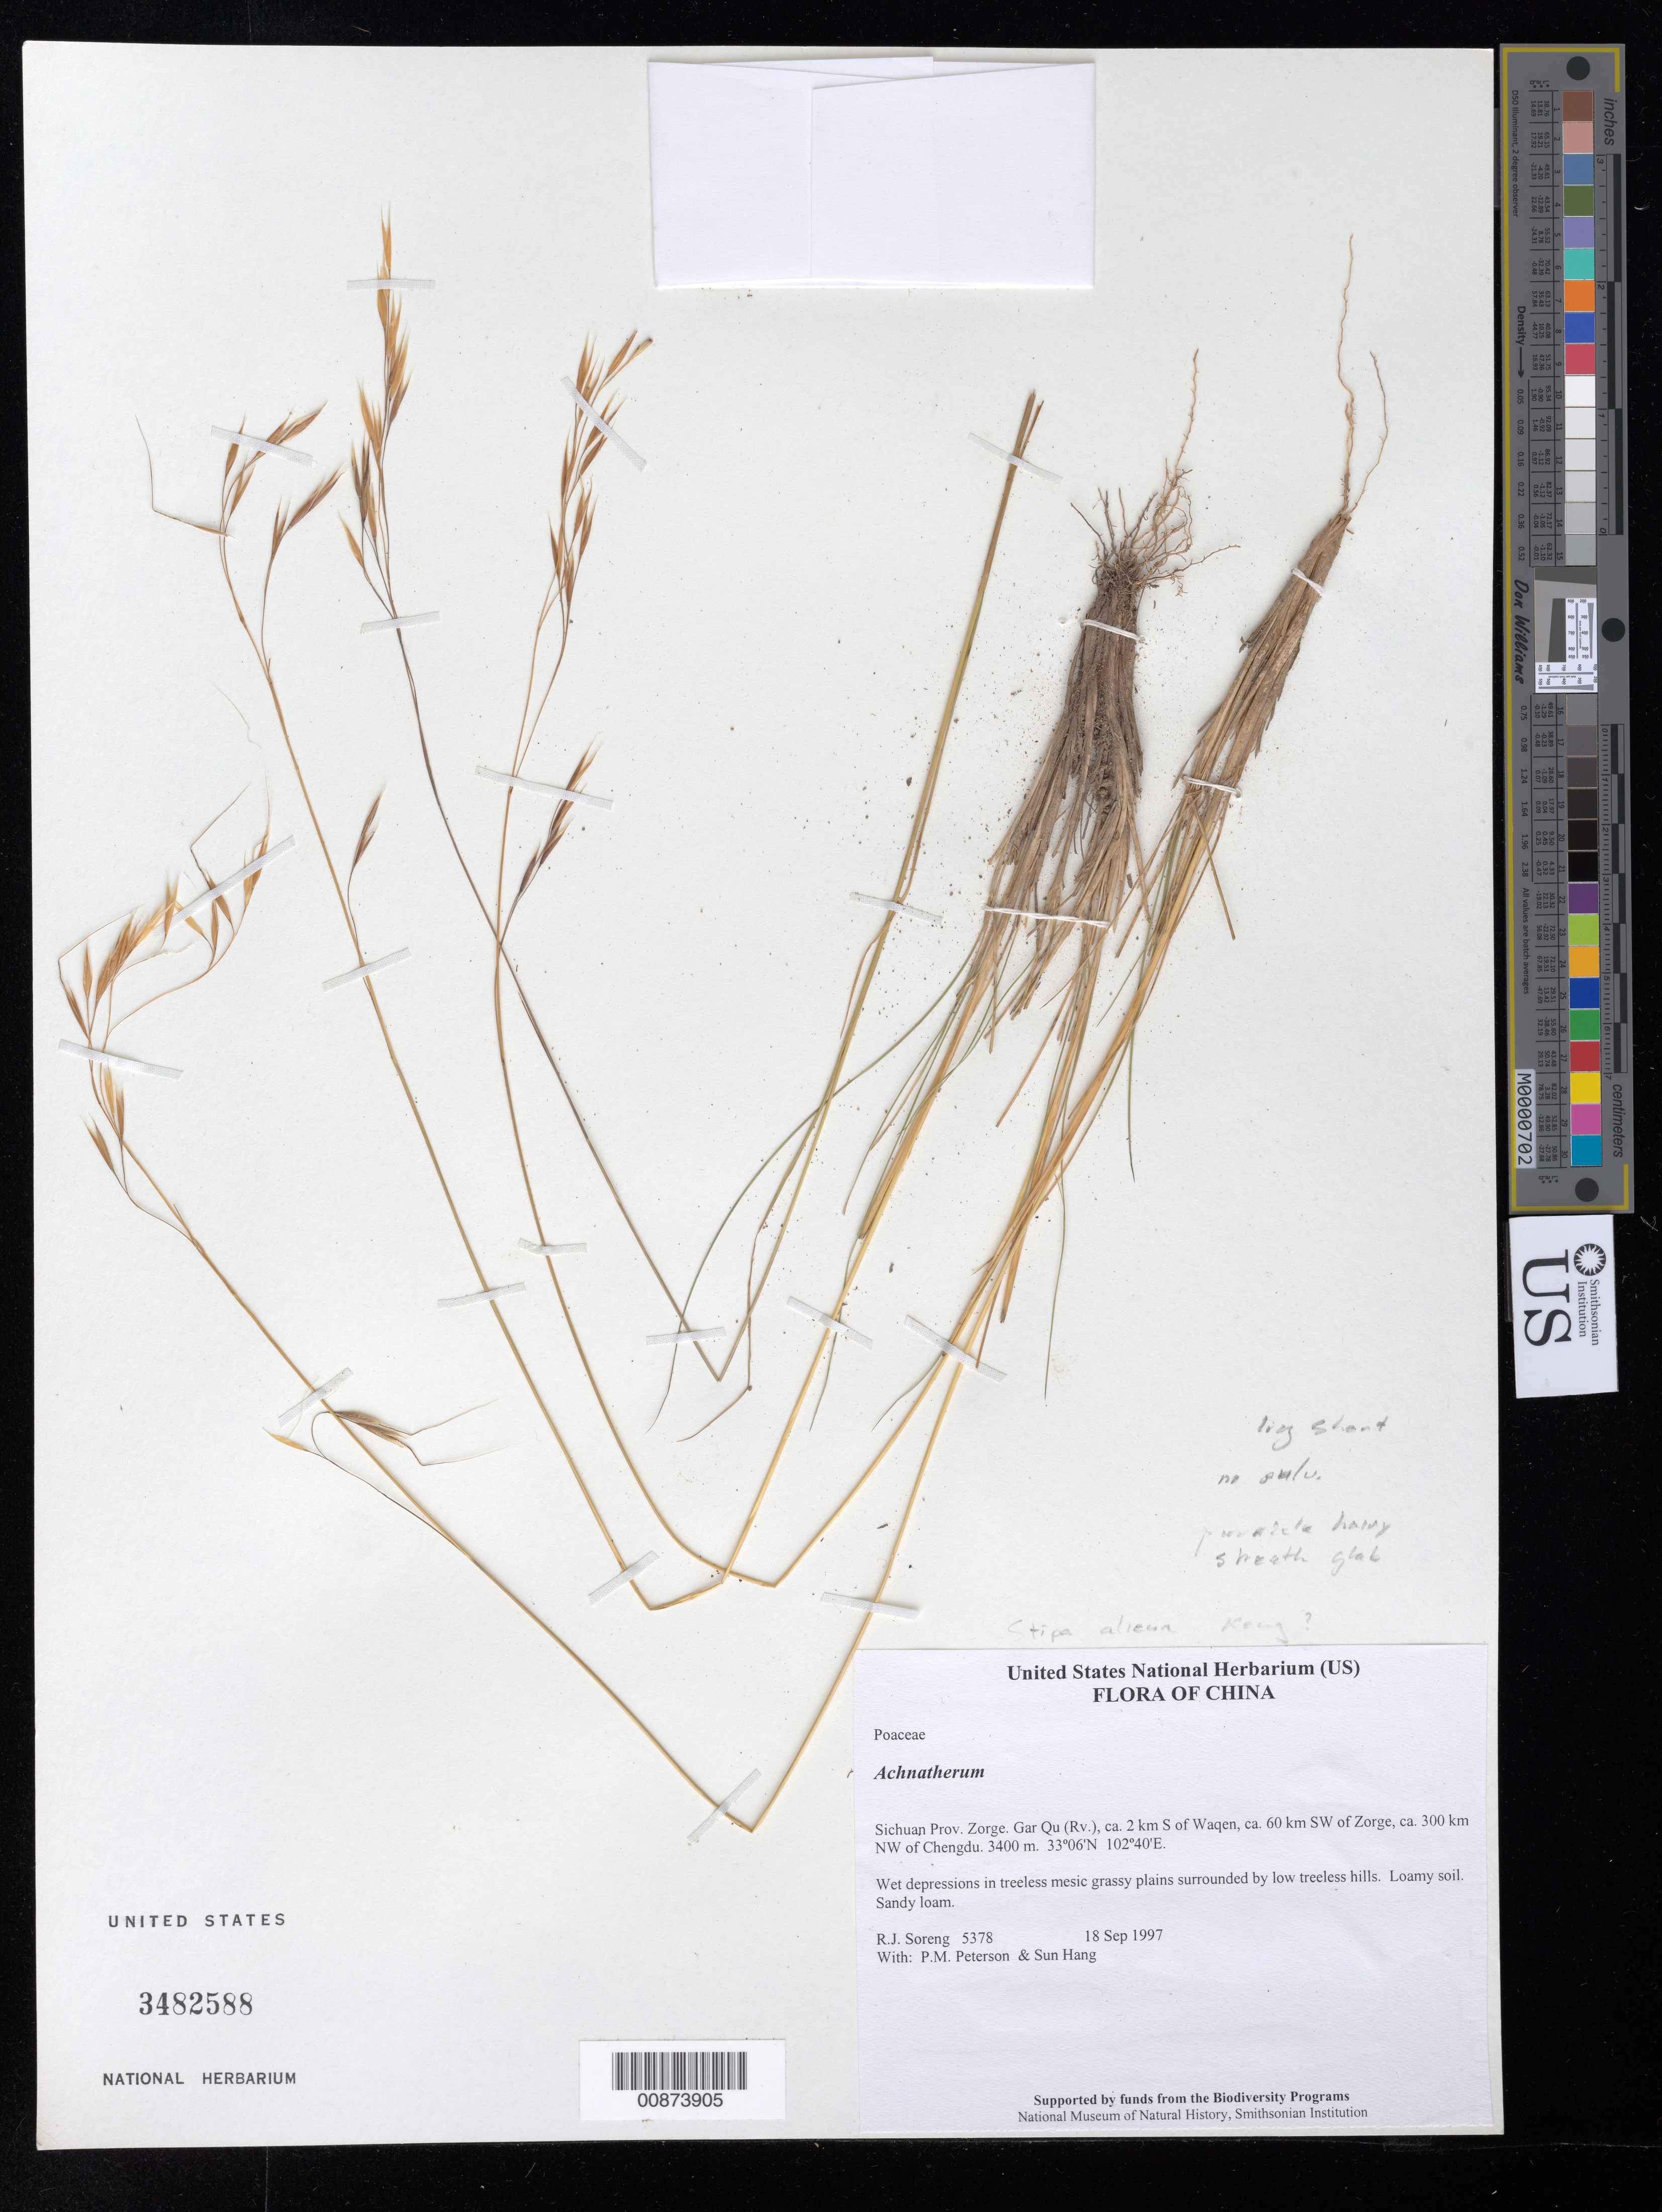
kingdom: Plantae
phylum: Tracheophyta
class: Liliopsida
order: Poales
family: Poaceae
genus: Stipa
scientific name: Stipa aliena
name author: Keng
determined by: Soreng, Robert J., Research Associate (BOT), Smithsonian Institution - National Museum of Natural History (UNITED STATES)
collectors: R. J. Soreng, P. M. Peterson & Sun Hang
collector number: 5378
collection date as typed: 18 Sep 1997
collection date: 1997-09-18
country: China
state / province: Sichuan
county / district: Zorge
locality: Gar Qu (Rv.), ca. 2 km S of Waqen, ca. 60 km SW of Zorge, ca. 300 km NW of Chengdu.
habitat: Wet depressions in treeless mesic grassy plains surrounded by low treeless hills. Loamy soil.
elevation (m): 3400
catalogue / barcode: US 3482588